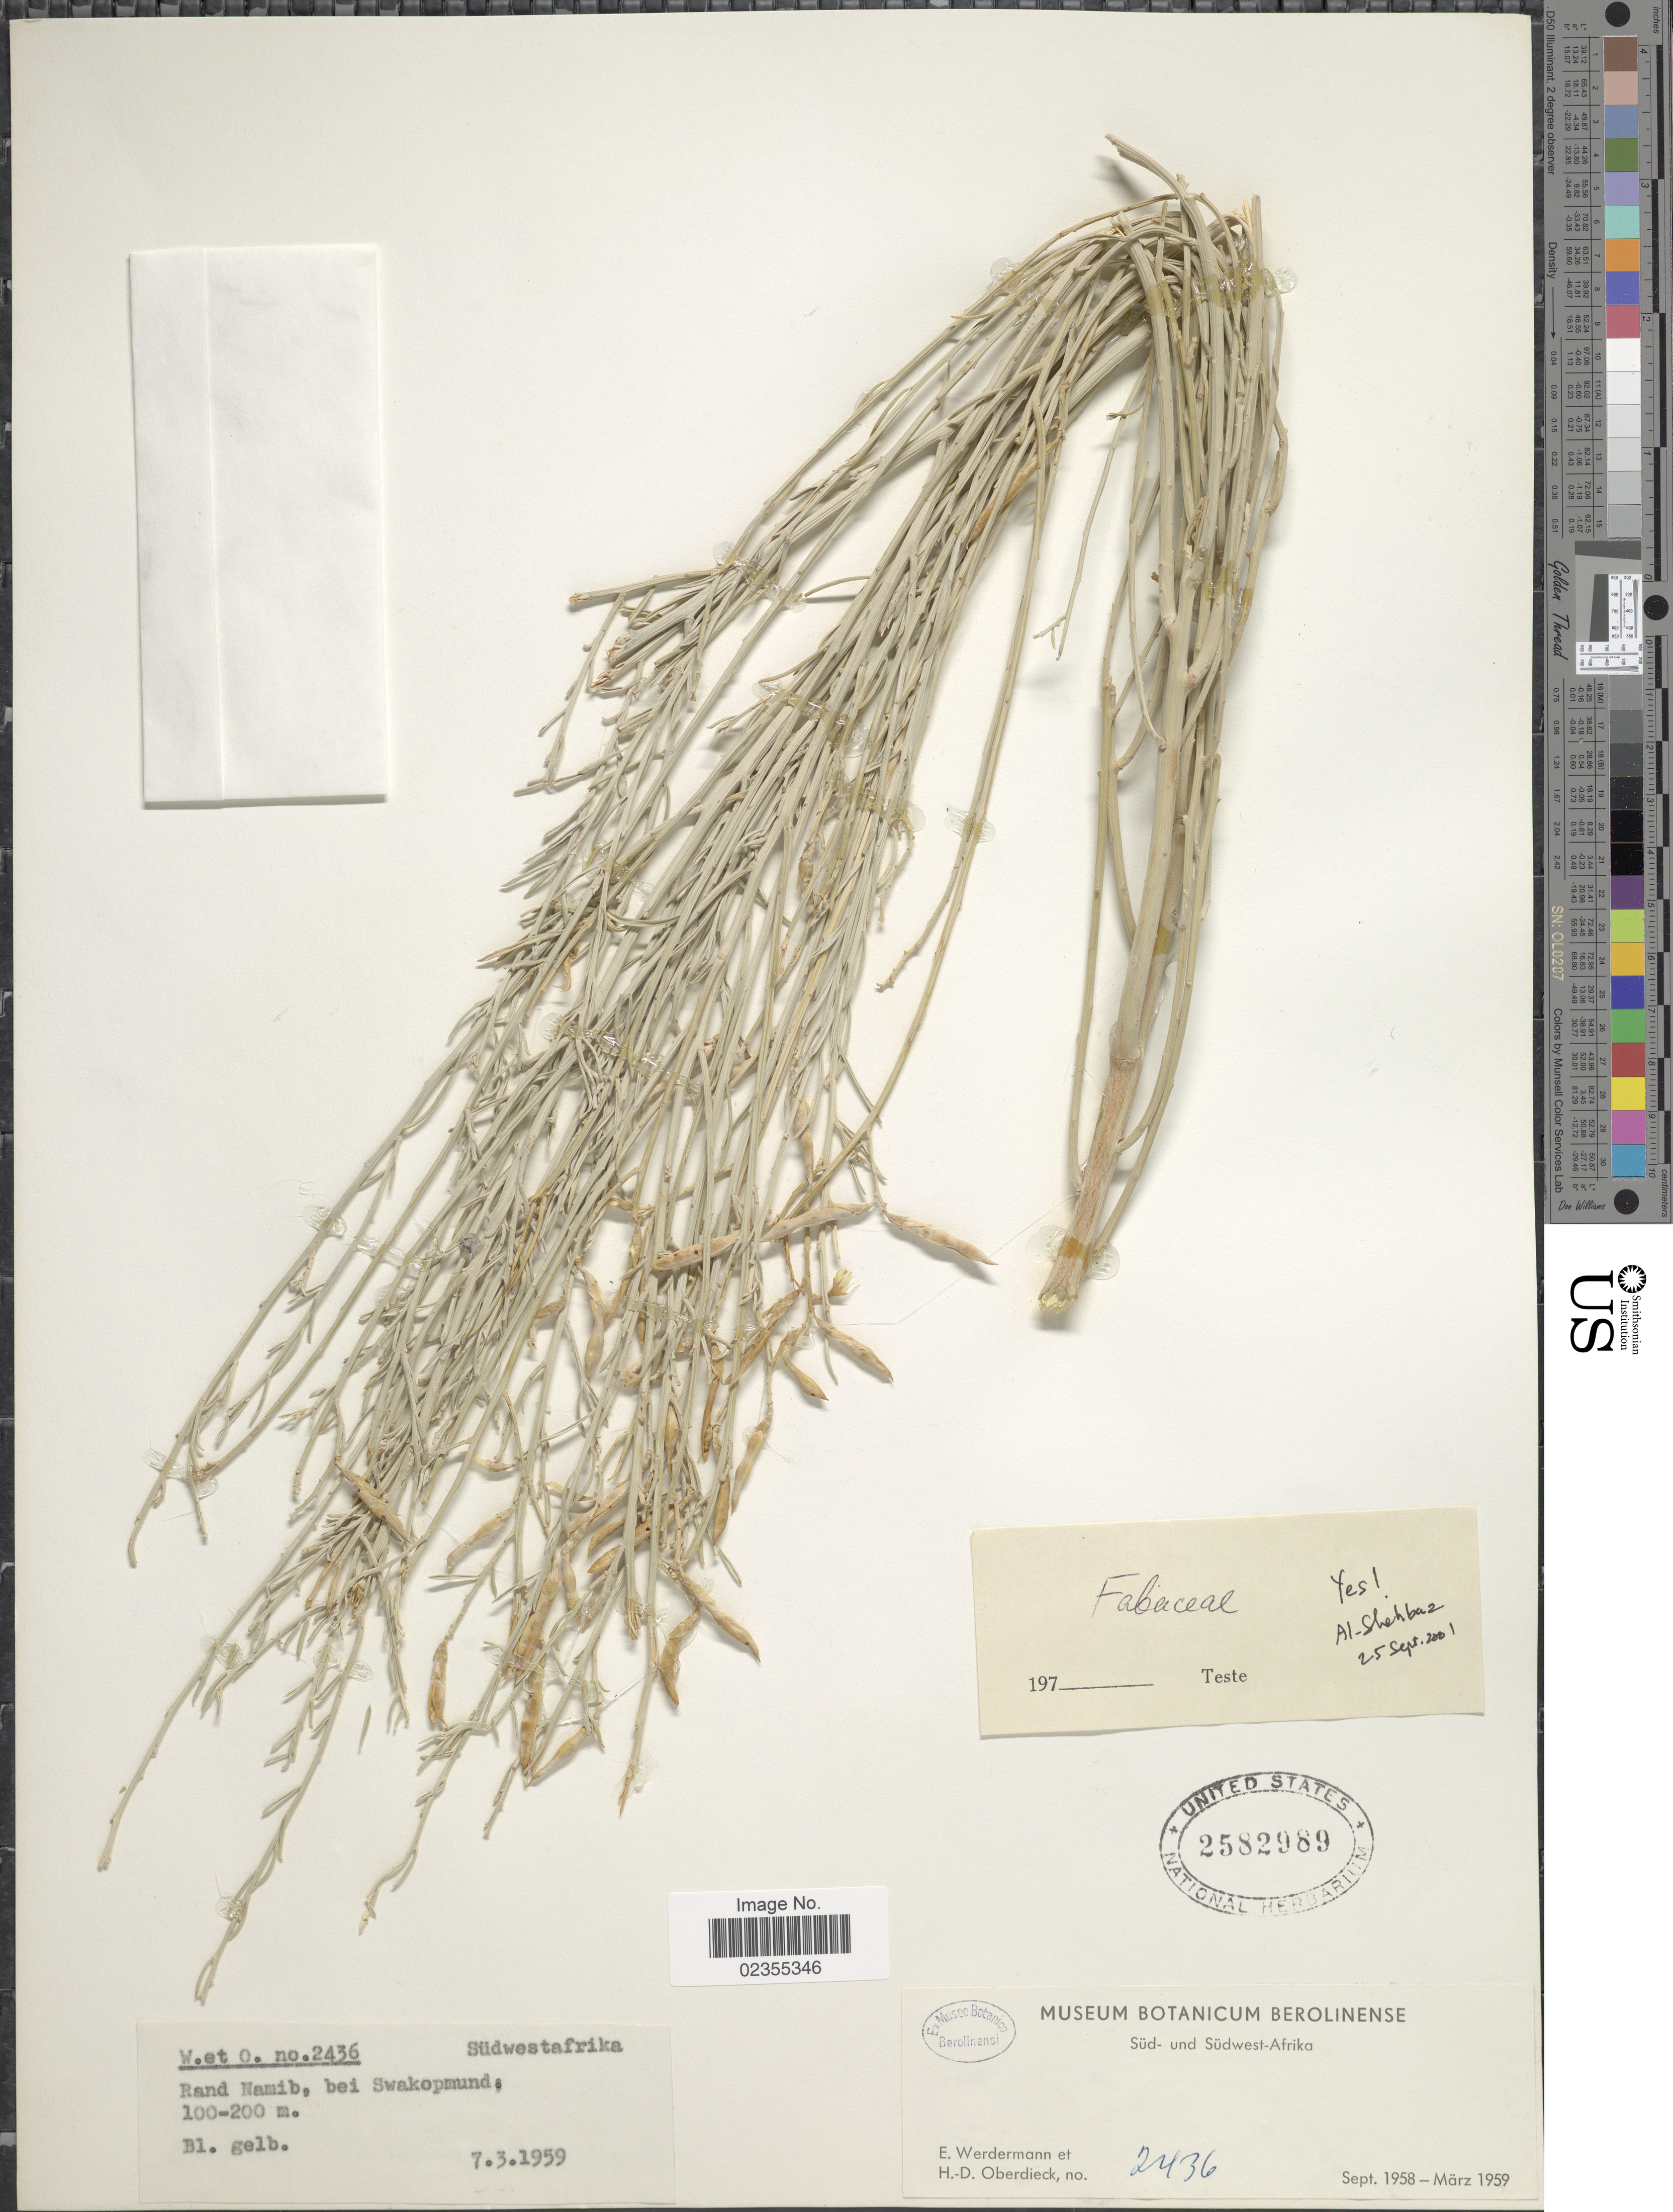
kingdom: Plantae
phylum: Tracheophyta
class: Magnoliopsida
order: Fabales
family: Fabaceae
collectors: E. Werdermann & H. Oberdieck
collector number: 2436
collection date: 1959-03-07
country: Namibia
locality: Südwestafrika, Rand Namib, bei Swakopmund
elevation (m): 100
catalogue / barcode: US 2582989